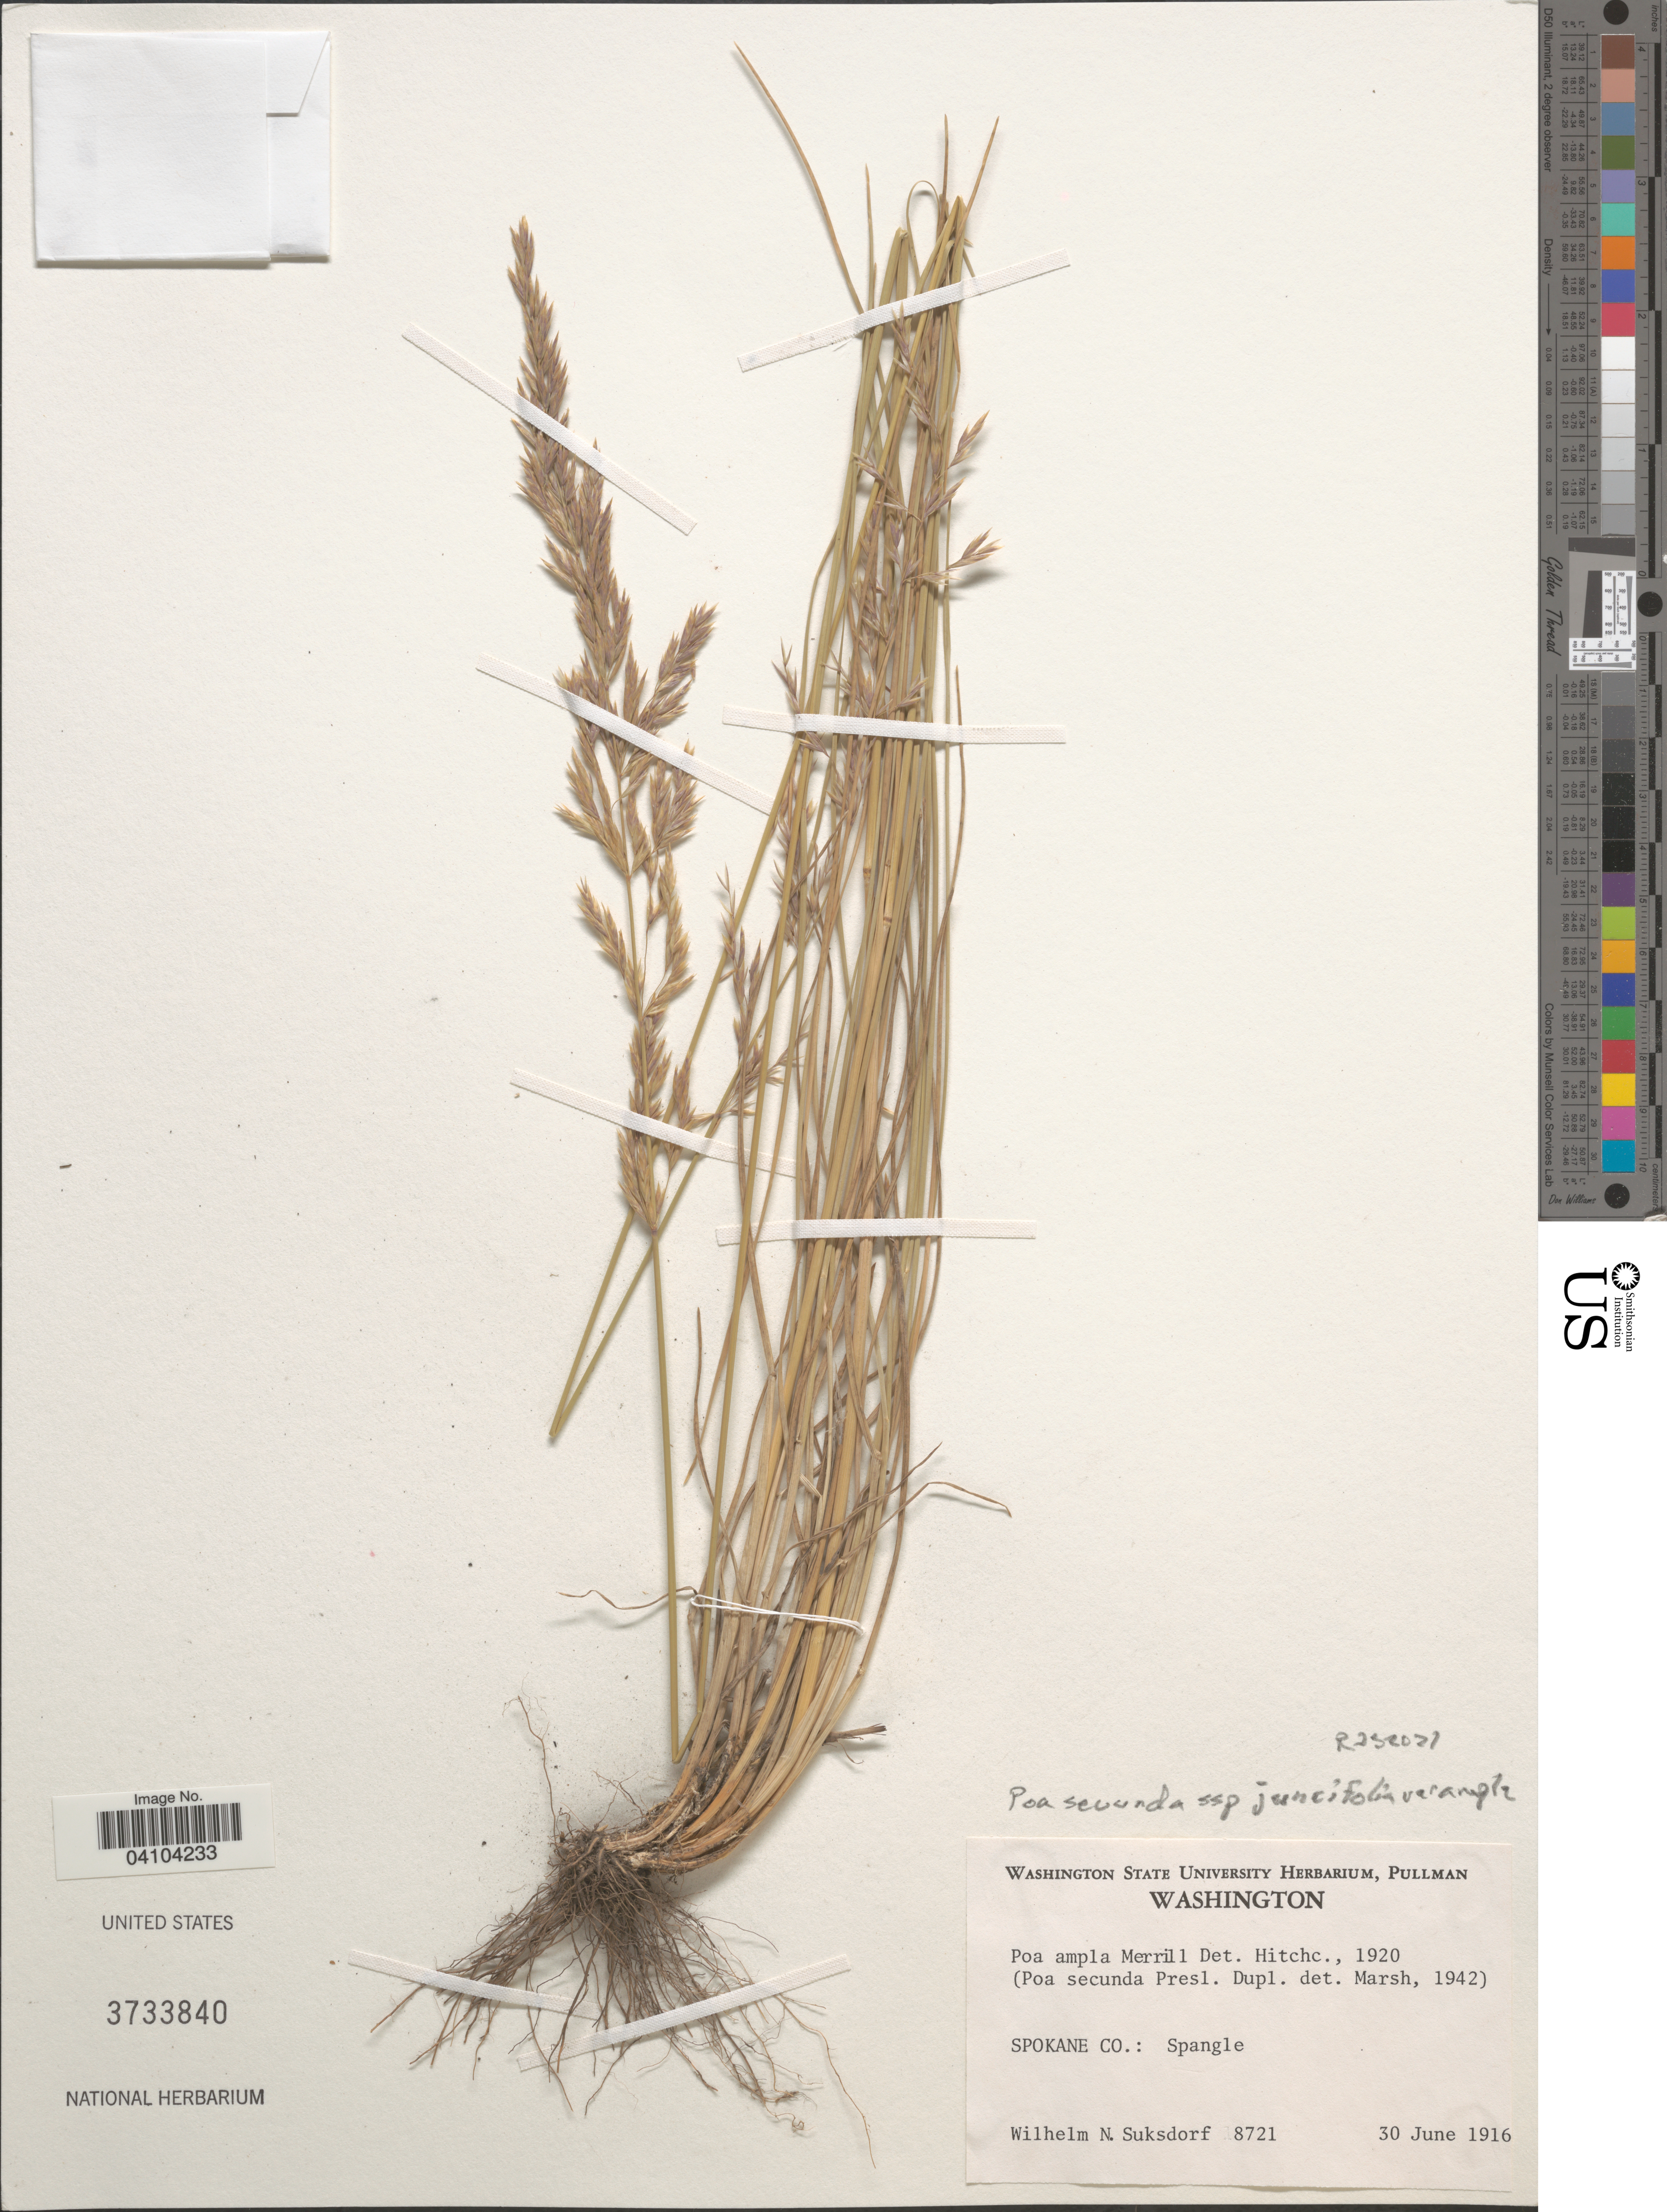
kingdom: Plantae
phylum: Tracheophyta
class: Liliopsida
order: Poales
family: Poaceae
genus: Poa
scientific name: Poa secunda subsp. juncifolia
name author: (Scribn.) Soreng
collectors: W. N. Suksdorf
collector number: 8721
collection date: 1916-06-30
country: United States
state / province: Washington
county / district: Spokane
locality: Spokane Co.: Spangle.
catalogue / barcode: US 3733840